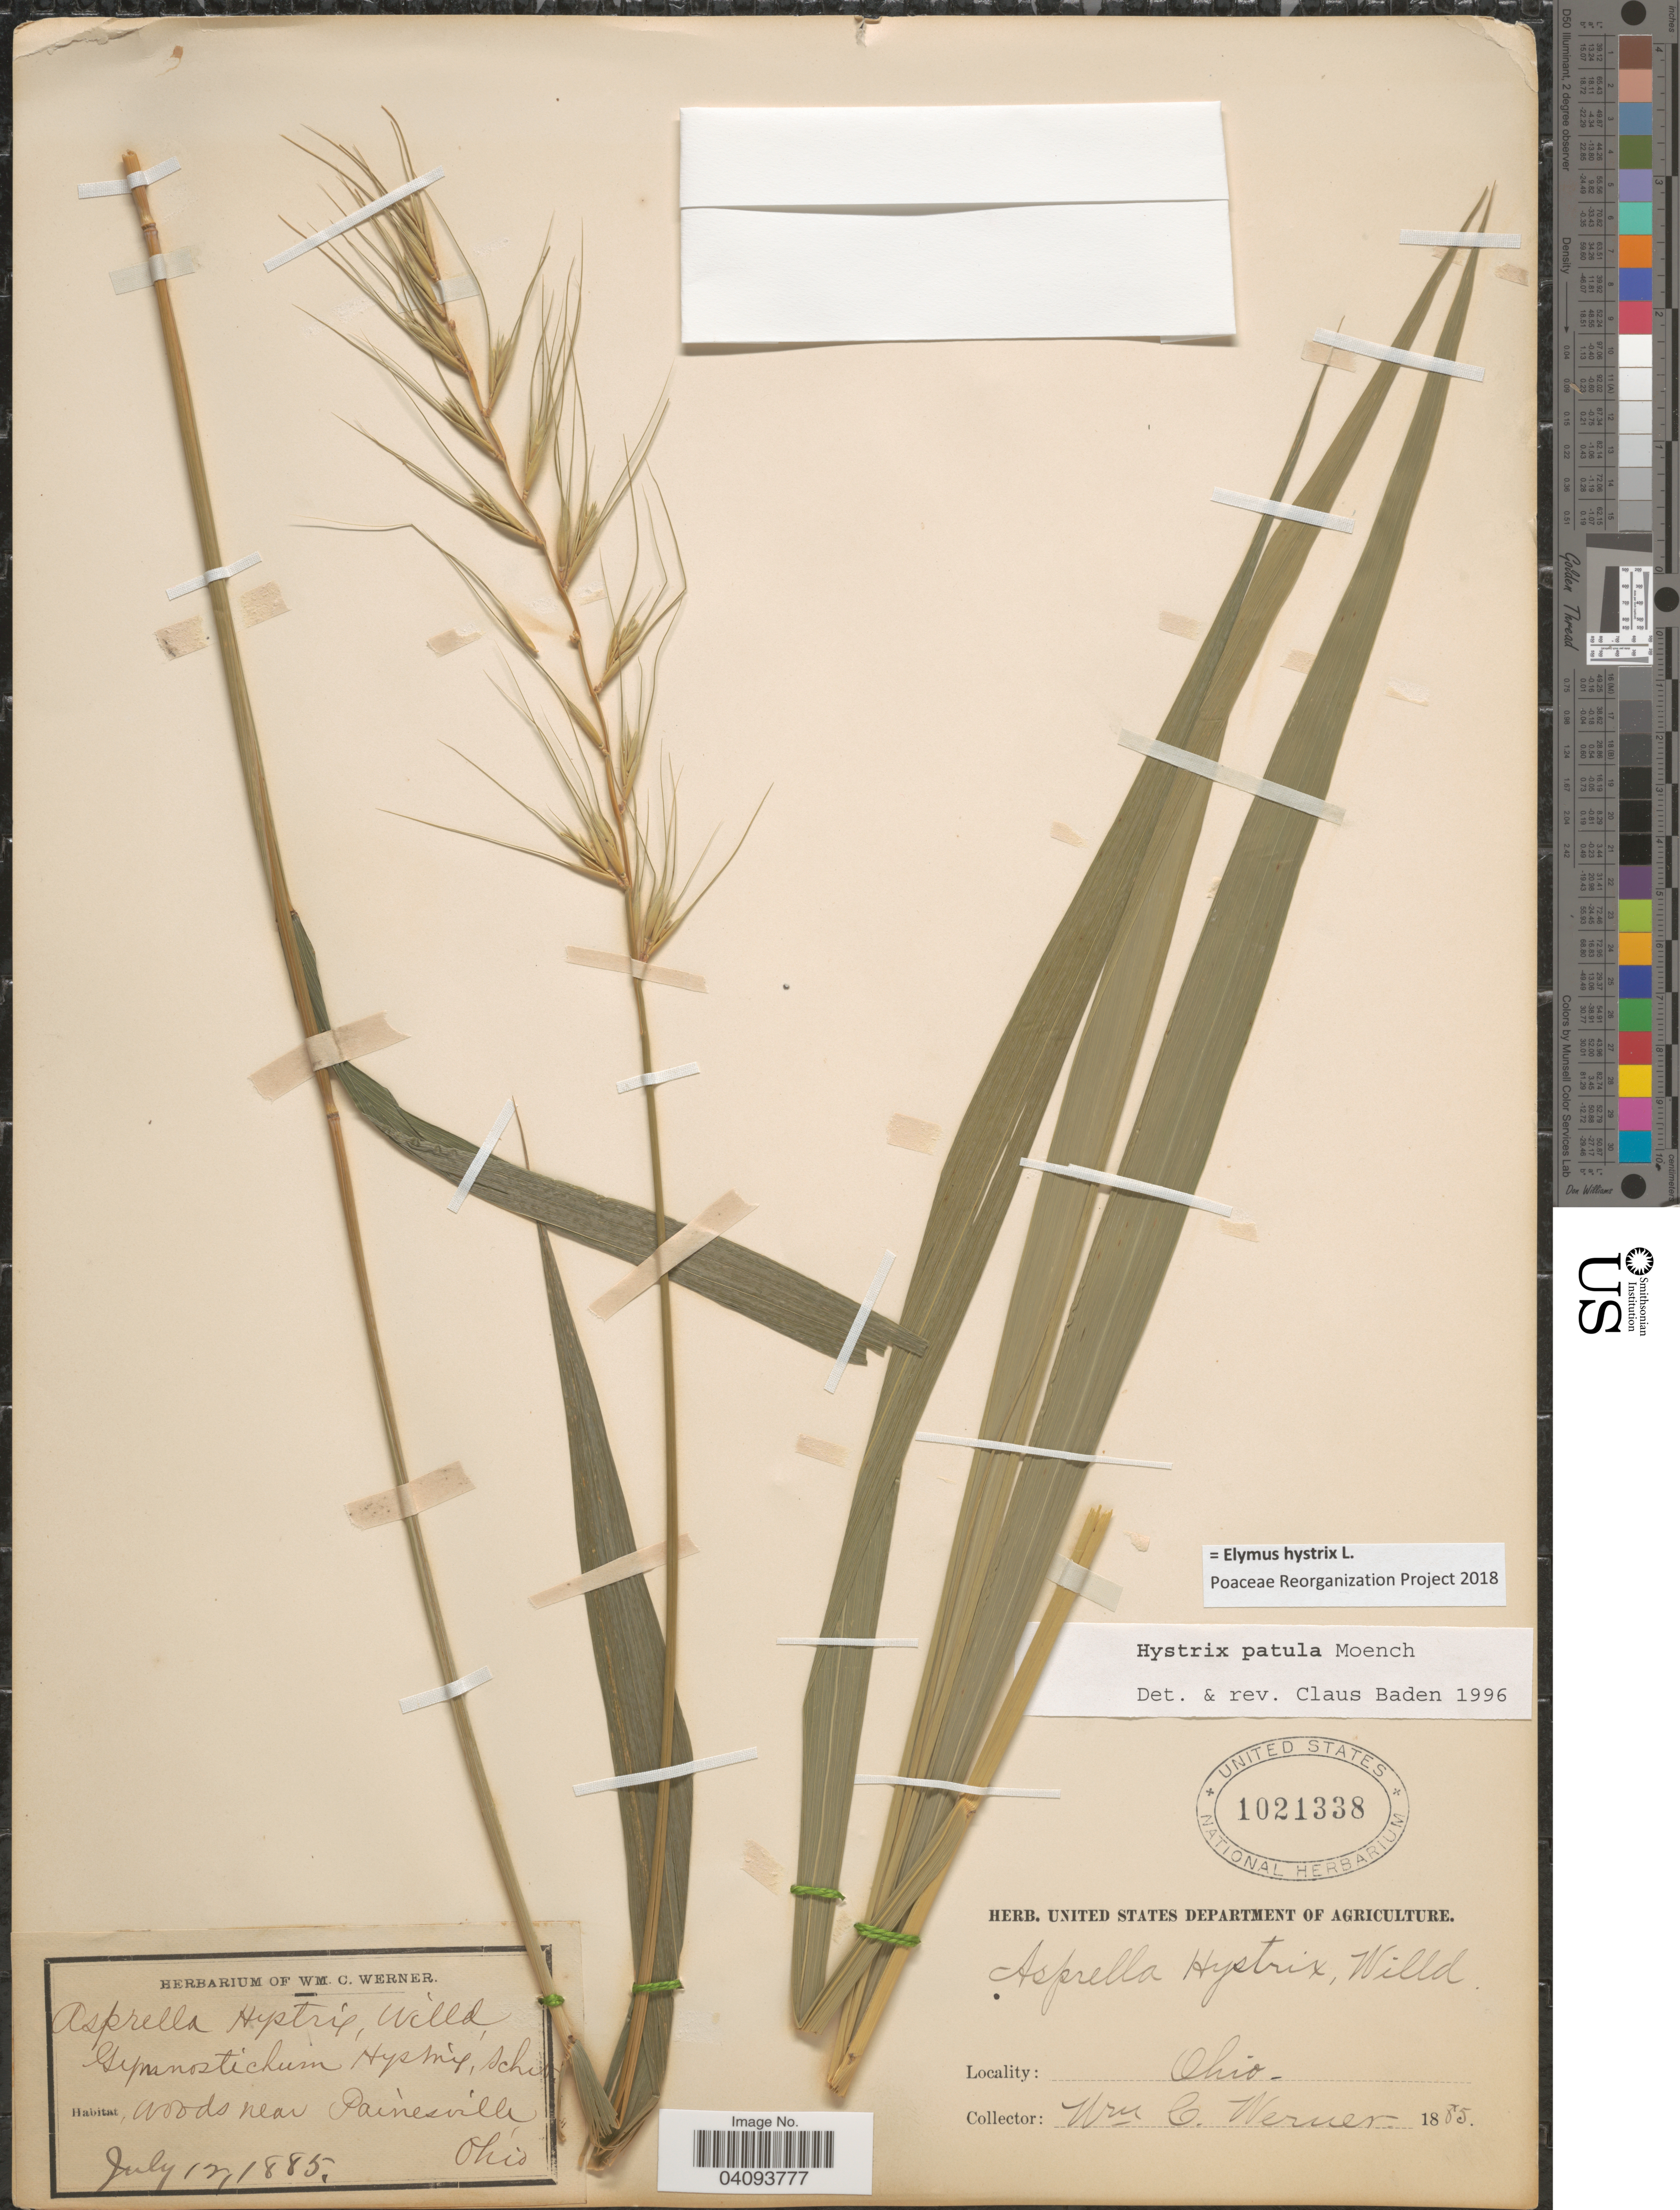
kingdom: Plantae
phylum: Tracheophyta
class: Liliopsida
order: Poales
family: Poaceae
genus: Elymus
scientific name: Elymus hystrix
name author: L.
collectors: W. Werner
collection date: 1885-07-12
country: United States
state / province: Ohio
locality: Woods near Painesville.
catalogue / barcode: US 1021338